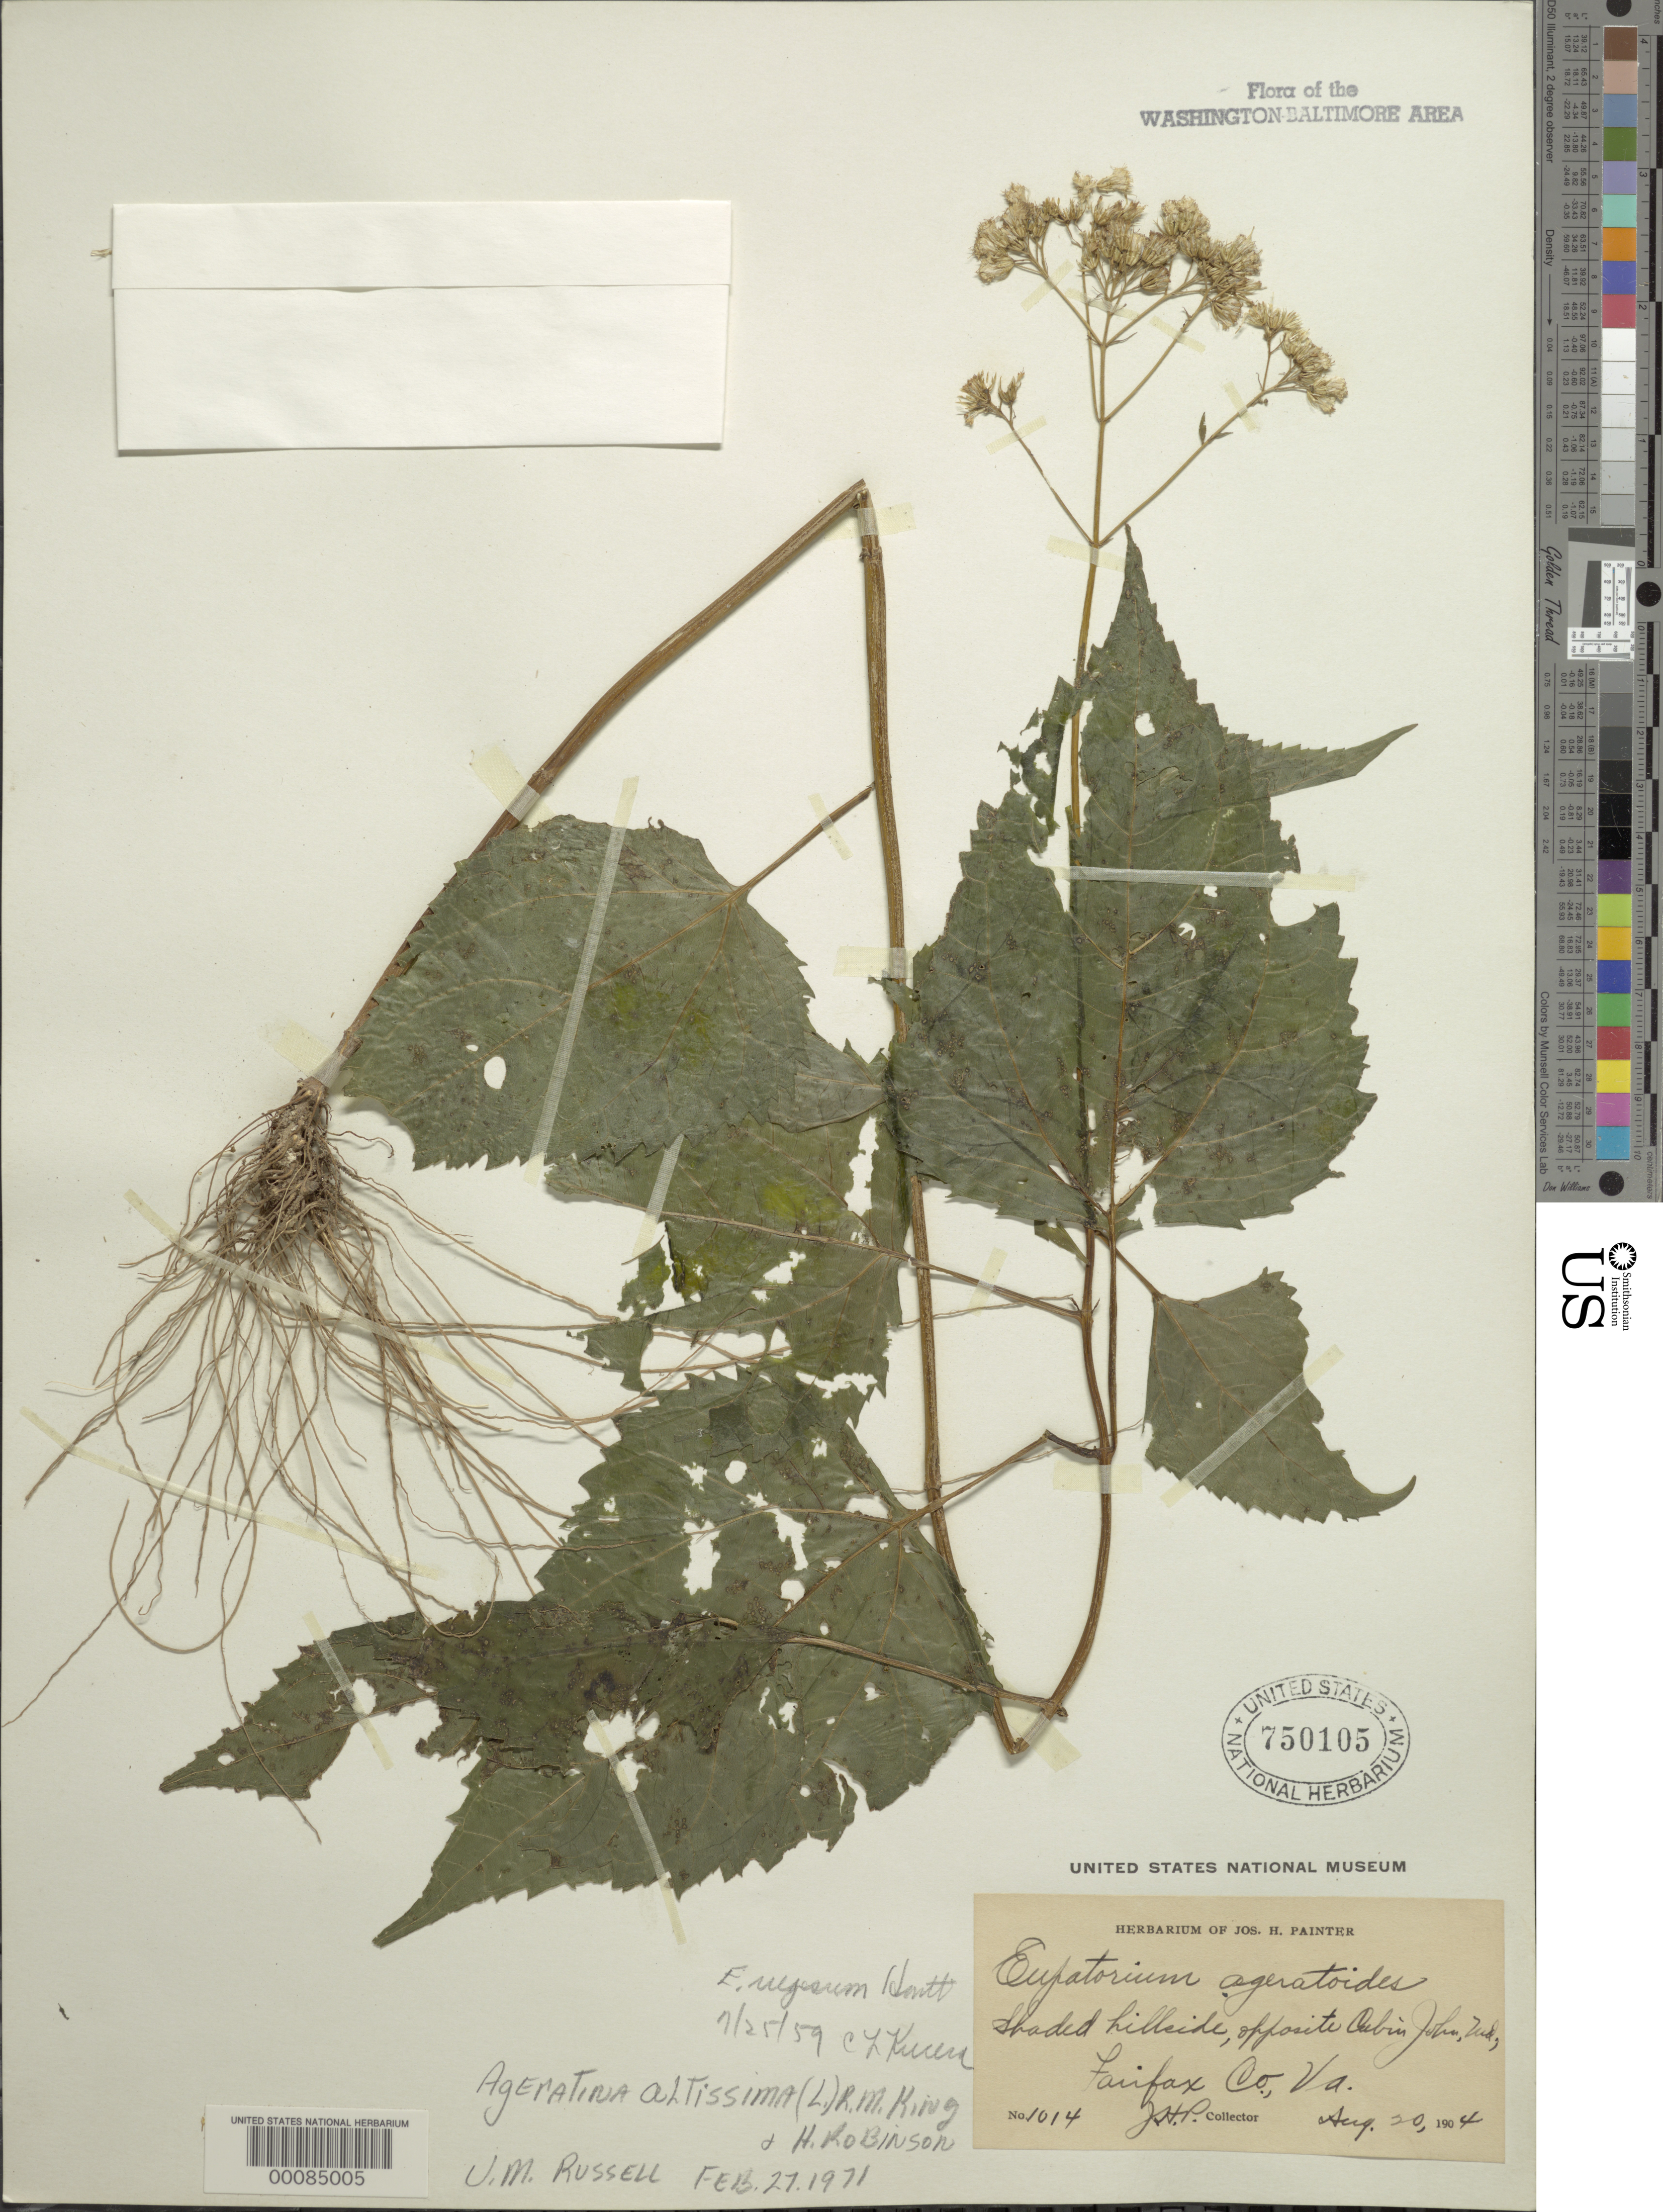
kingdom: Plantae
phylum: Tracheophyta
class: Magnoliopsida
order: Asterales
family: Asteraceae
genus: Ageratina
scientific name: Ageratina altissima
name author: (L.) R.M. King & H. Rob.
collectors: J. H. Painter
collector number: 1014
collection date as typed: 20 Aug 1904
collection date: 1904-08-20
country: United States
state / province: Virginia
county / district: Fairfax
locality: opposite Cabin John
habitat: Shaded hillside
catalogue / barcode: US 750105